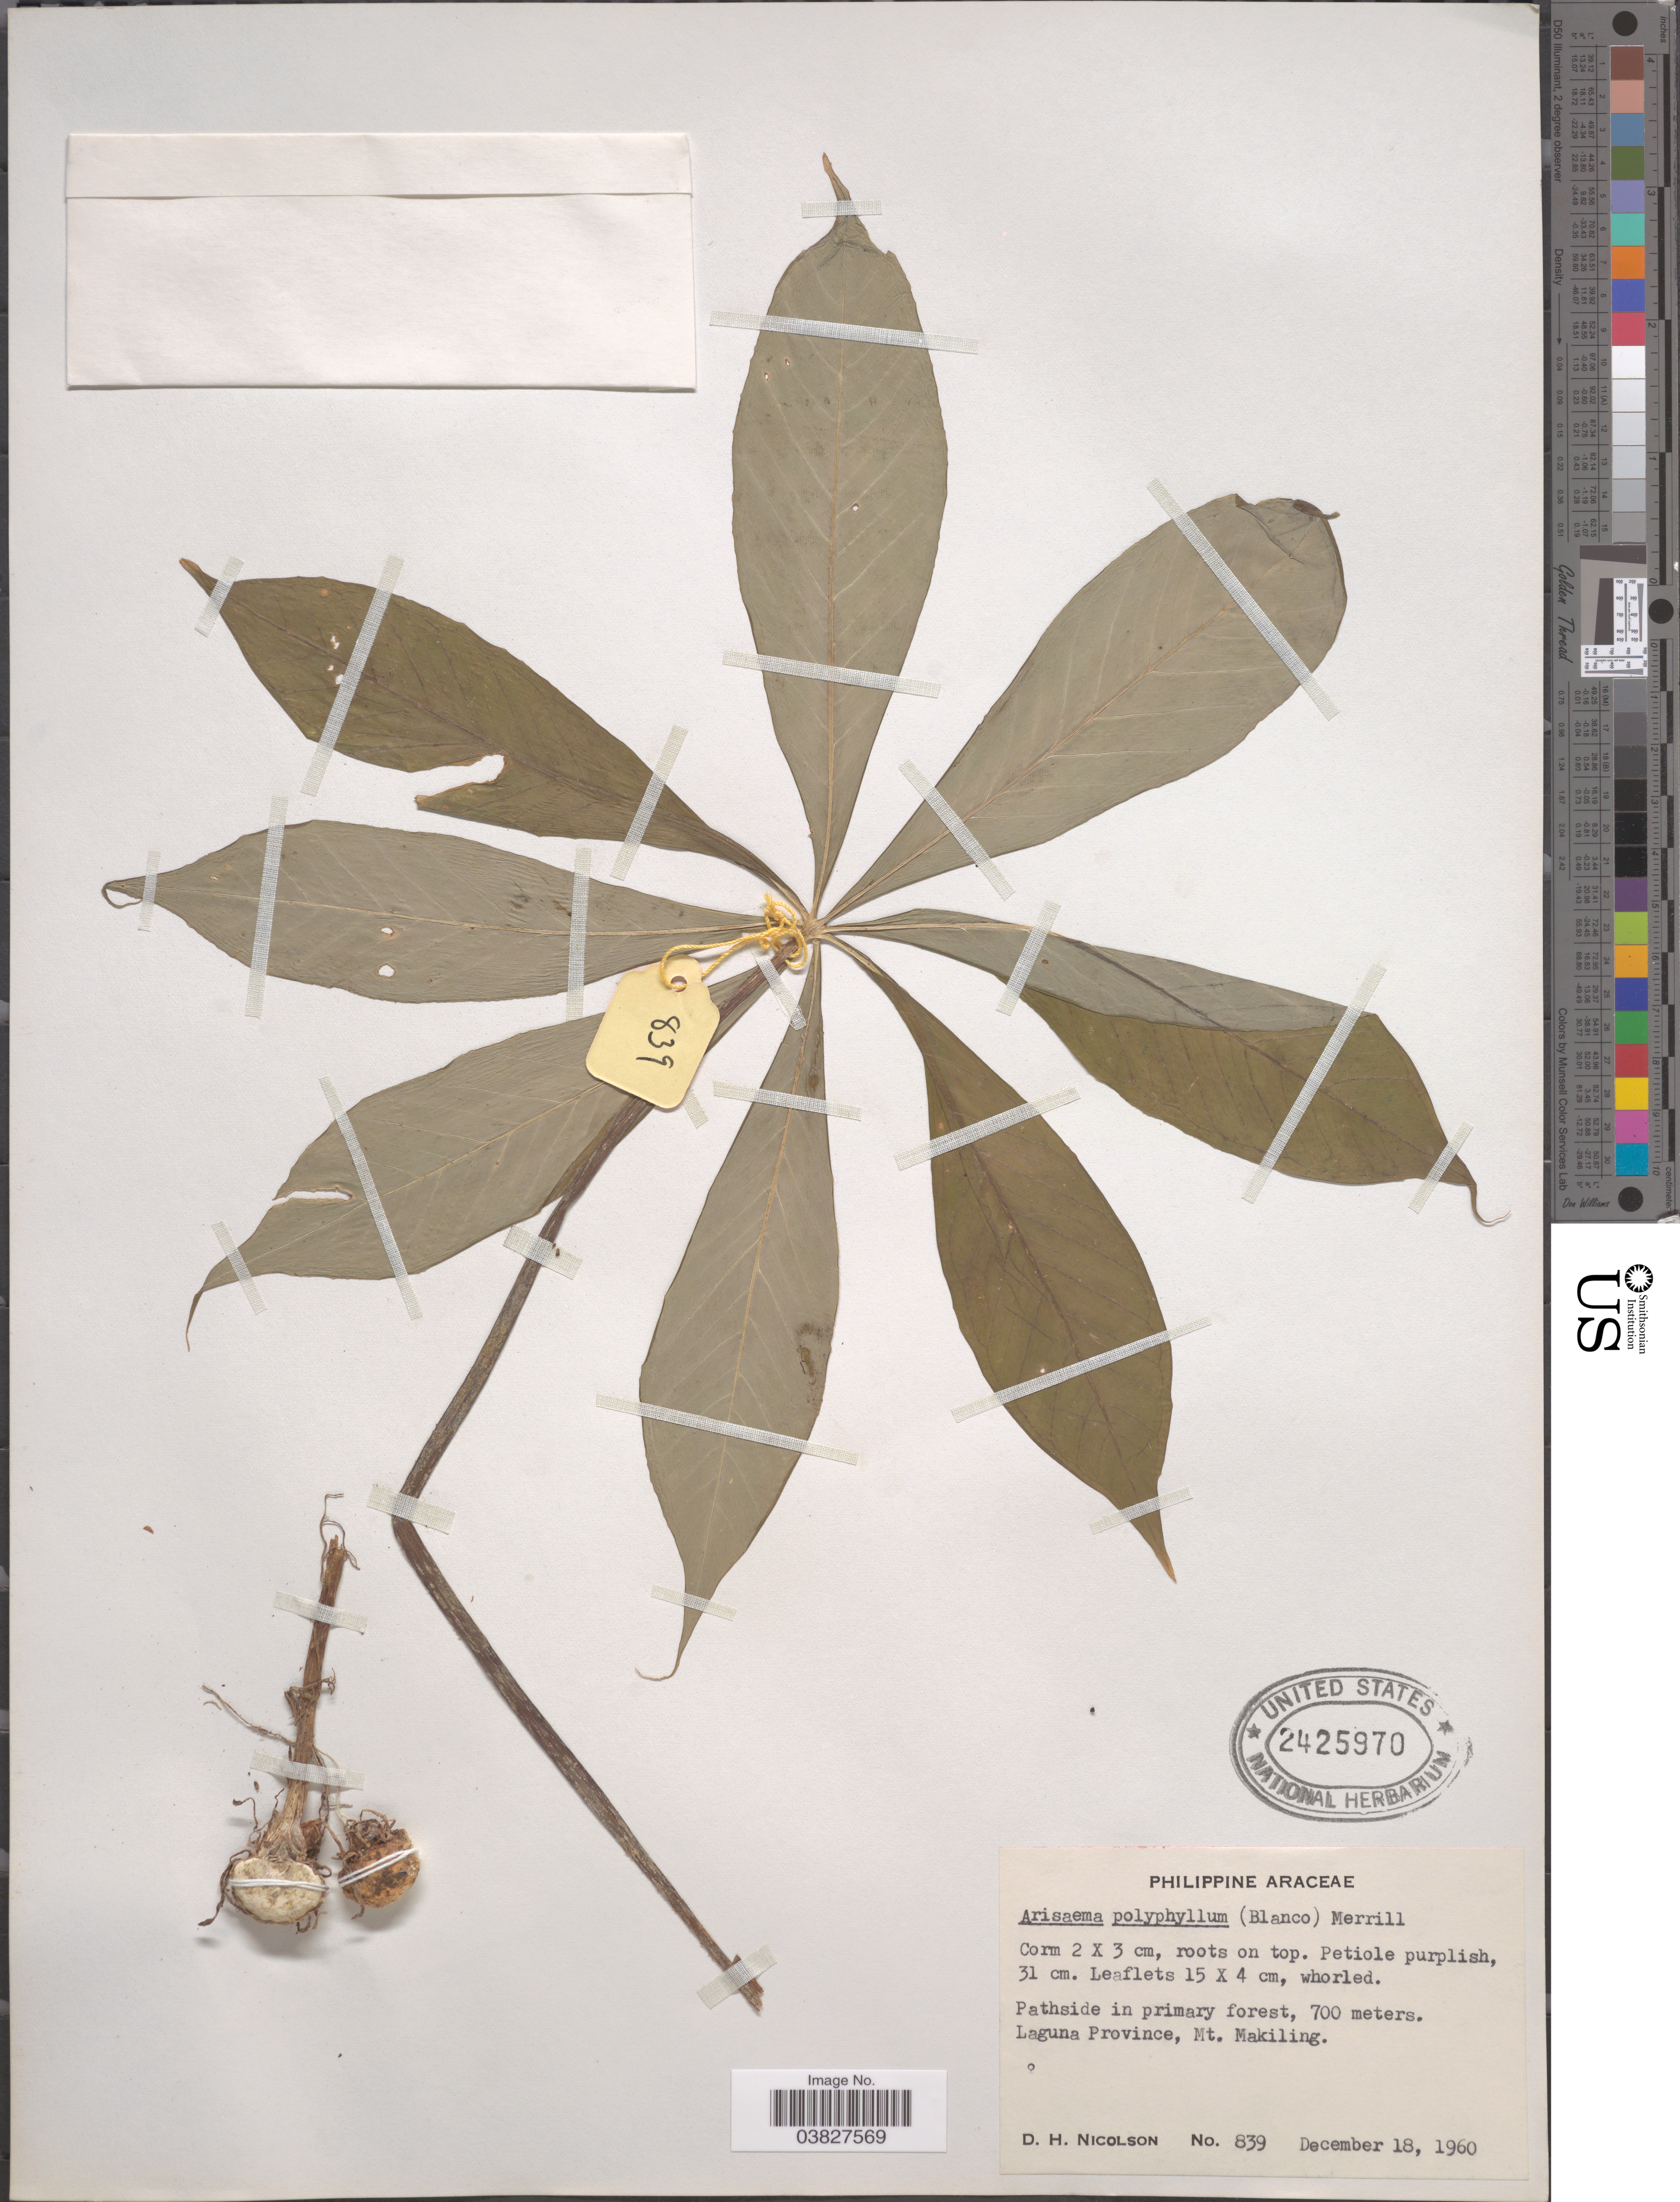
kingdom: Plantae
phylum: Tracheophyta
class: Liliopsida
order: Alismatales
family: Araceae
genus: Arisaema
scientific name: Arisaema polyphyllum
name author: (Blanco) Merr.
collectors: D. H. Nicolson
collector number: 839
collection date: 1960-12-18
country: Philippines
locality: Pathside in primary forest, Laguna Province, Mt. Makiling.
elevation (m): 700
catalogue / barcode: US 2425970